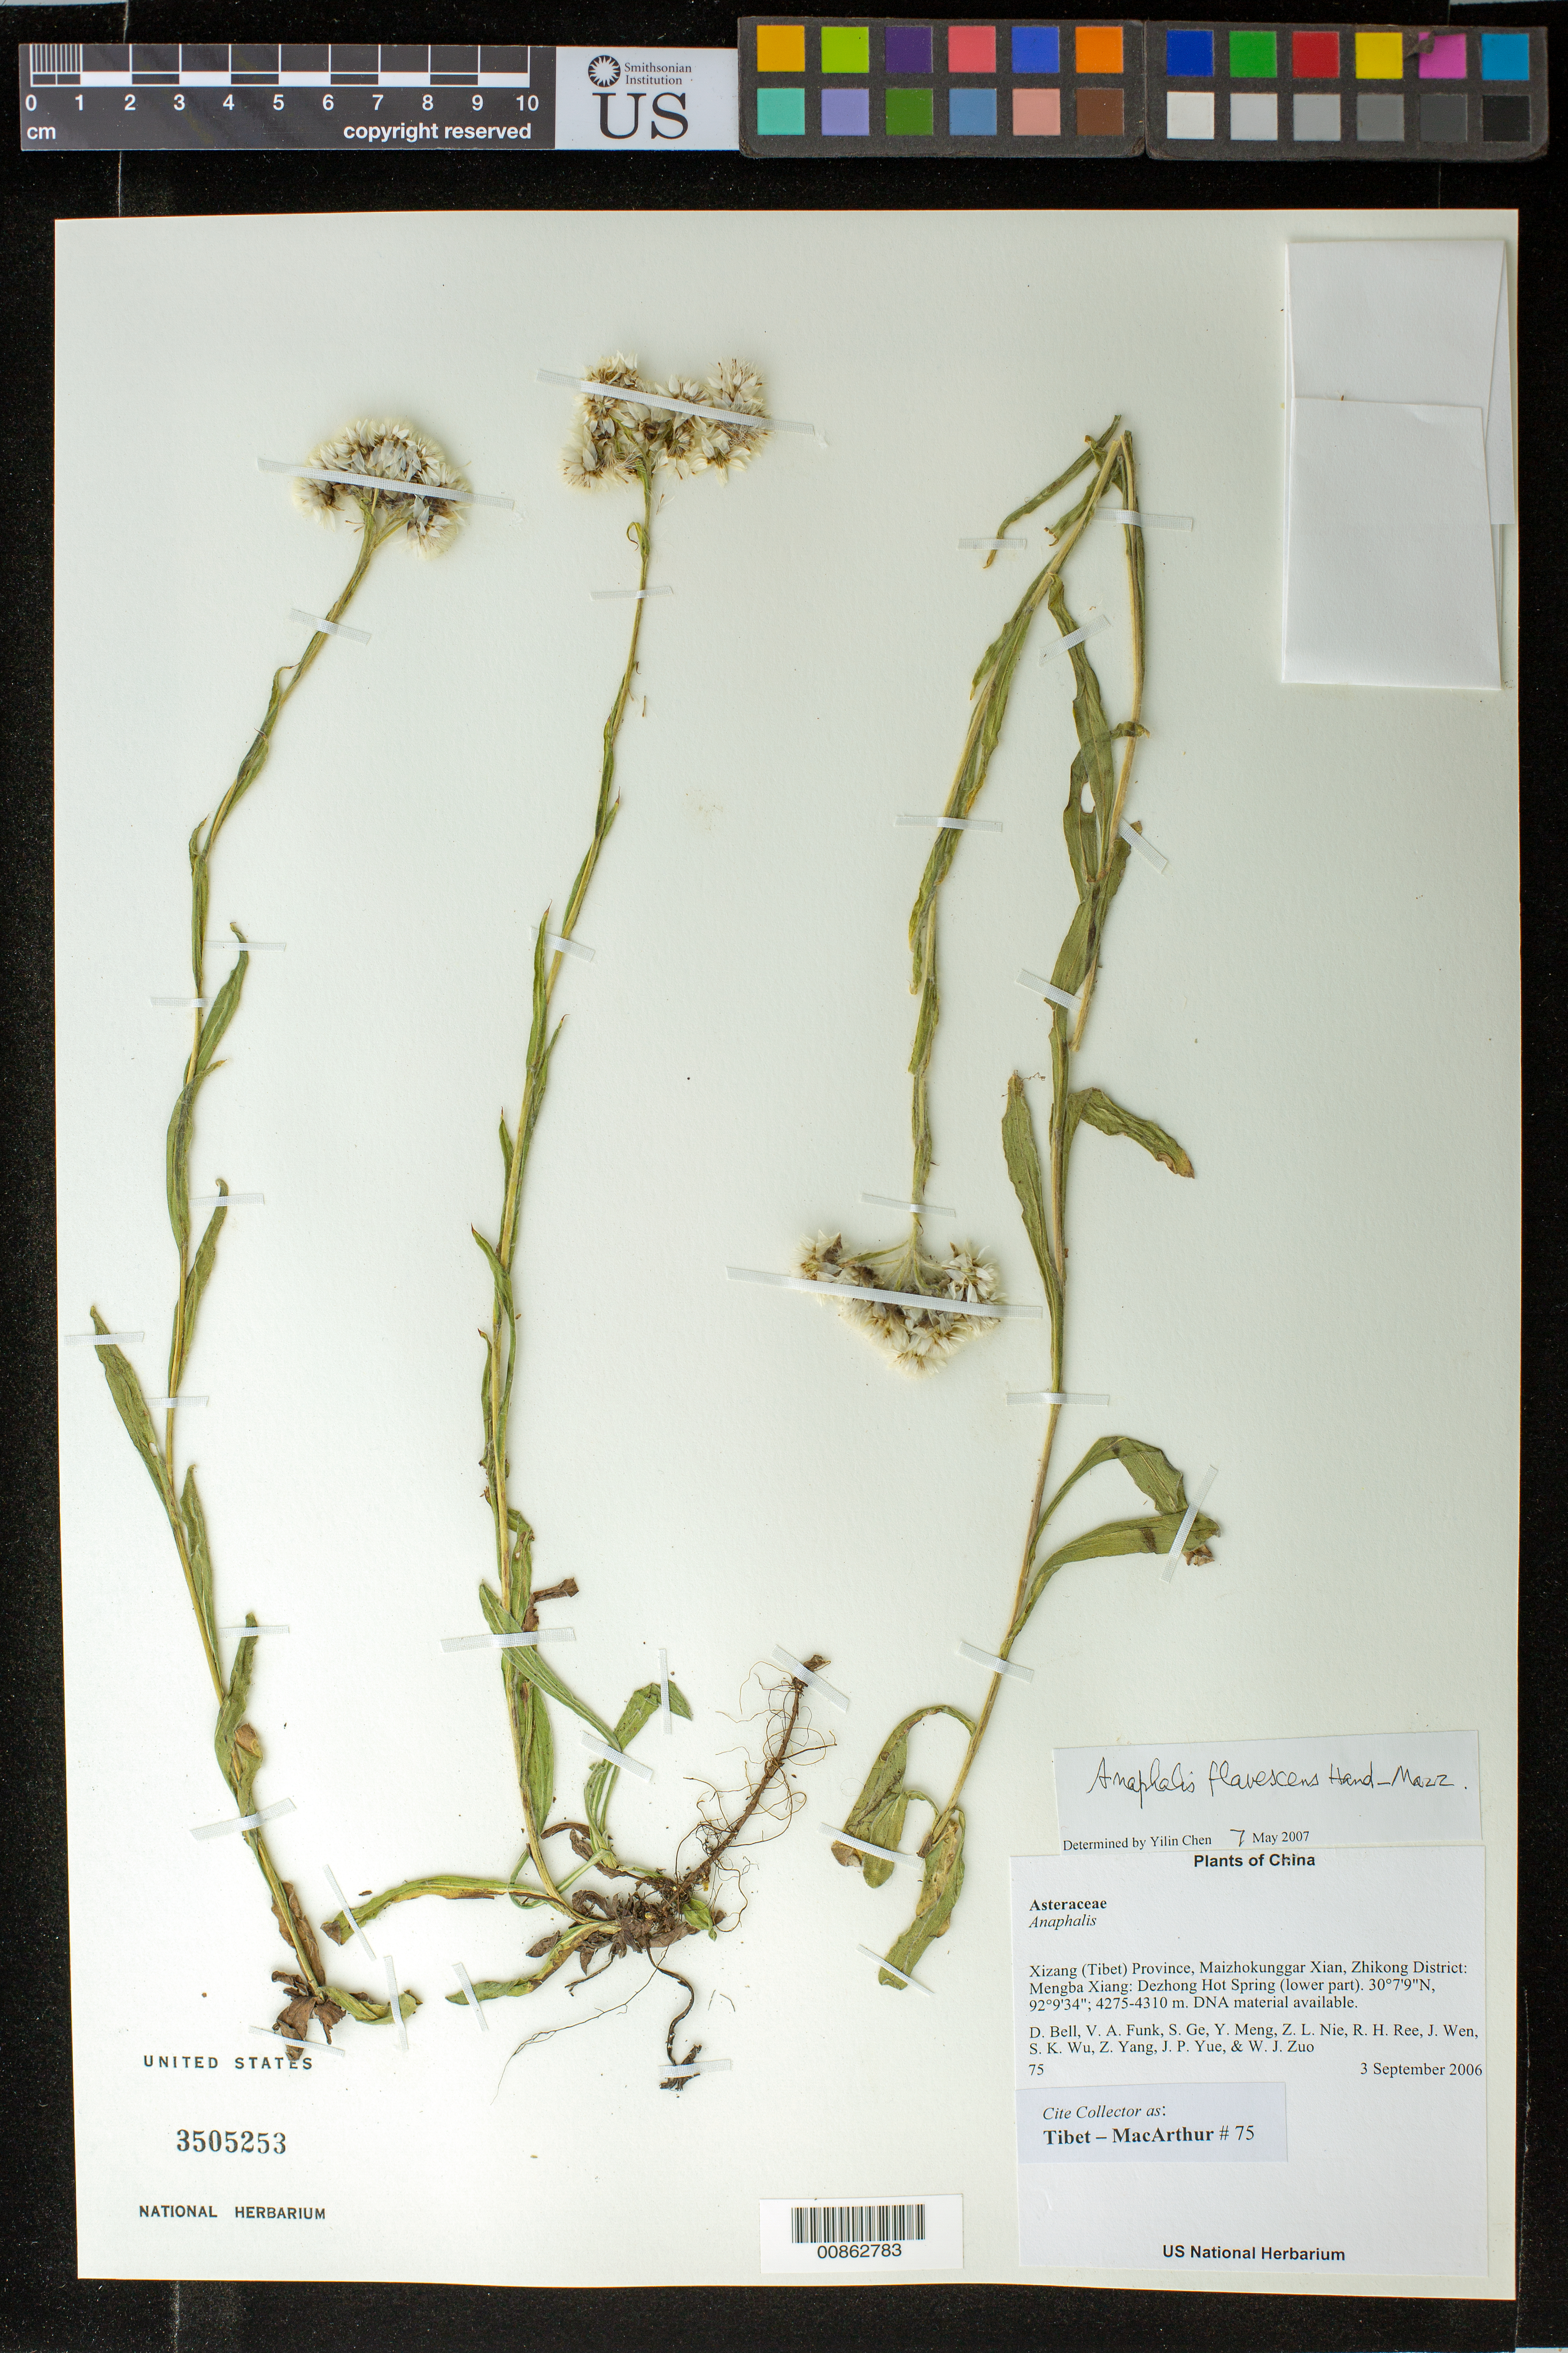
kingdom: Plantae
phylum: Tracheophyta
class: Magnoliopsida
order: Asterales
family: Asteraceae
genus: Anaphalis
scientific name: Anaphalis flavescens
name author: Hand.-Mazz.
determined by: Yilin Chen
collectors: Tibet-MacArthur, D. A. Bell, V. Funk, S. Ge, Y. Meng, Z. Nie, R. Ree, J. Wen, S. K. Wu, Z. Yang, J. Yue & W. Zuo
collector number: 75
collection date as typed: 03 Sep 2006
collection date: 2006-09-03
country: China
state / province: Xizang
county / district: Maizhokunggar Xian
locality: Zhikong District: Mengba Xiang:Dezhong Hot Spring (lower part).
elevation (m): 4275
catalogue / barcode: US 3505253